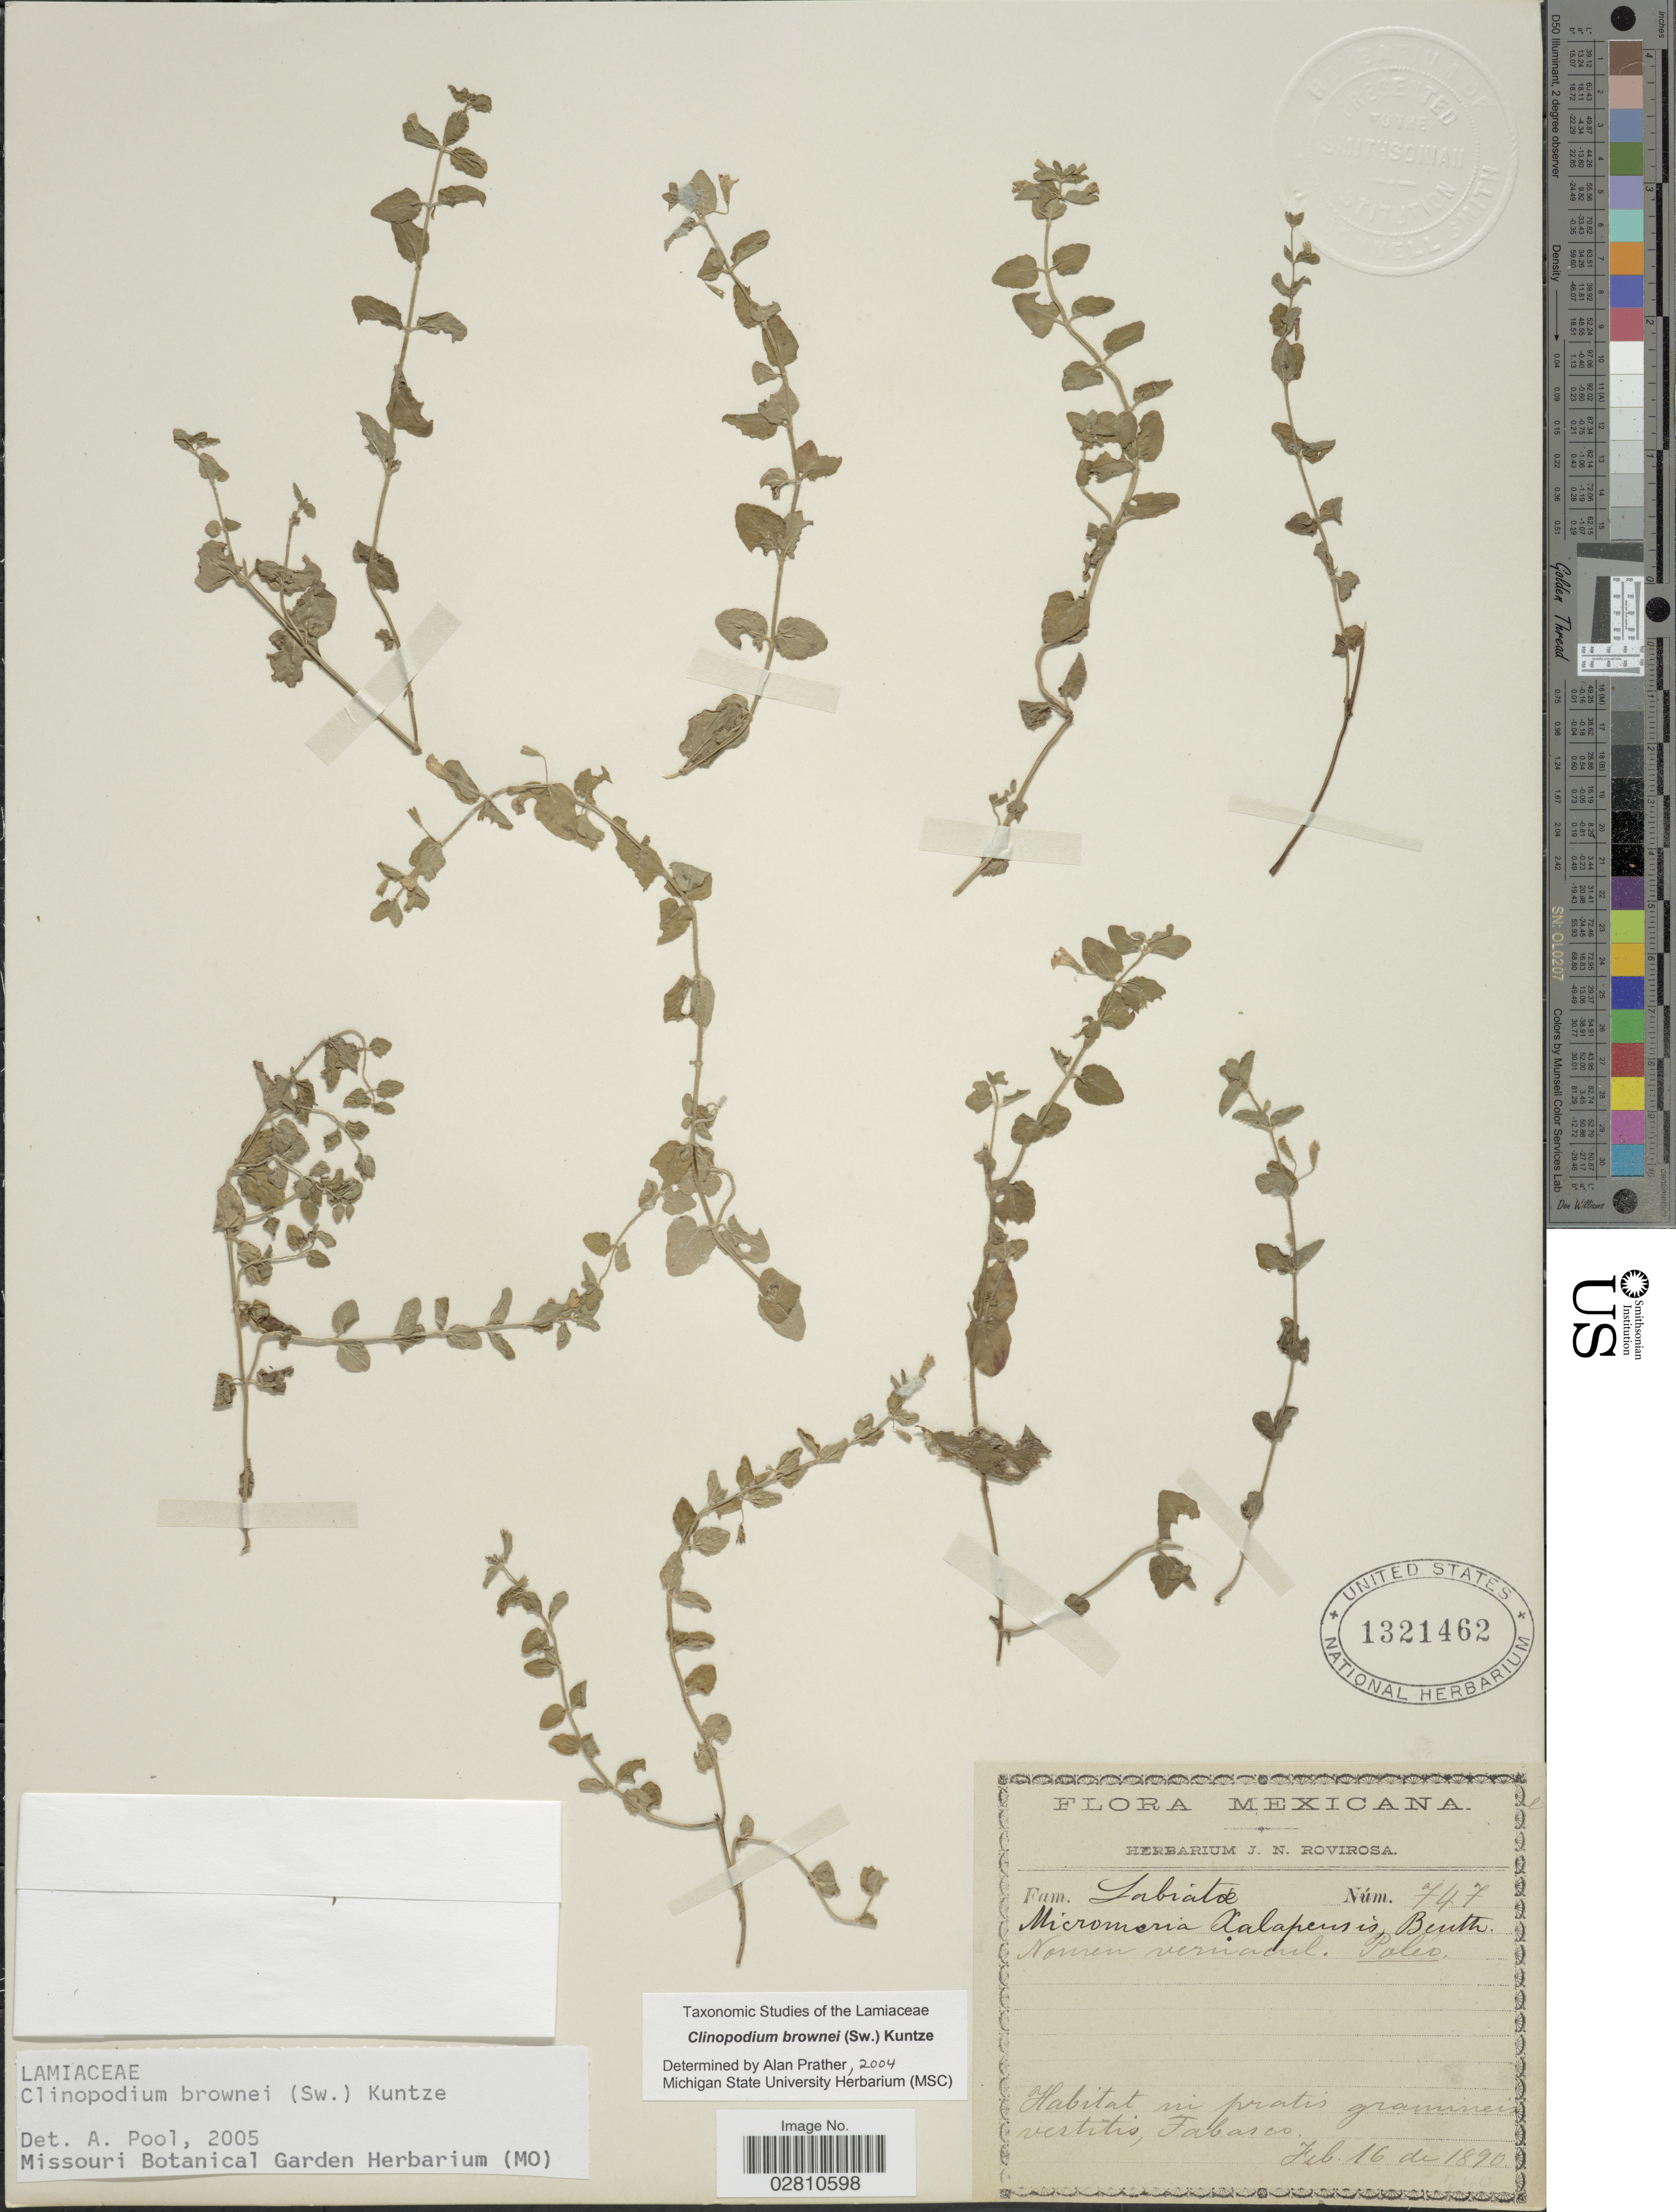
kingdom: Plantae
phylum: Tracheophyta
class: Magnoliopsida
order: Lamiales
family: Lamiaceae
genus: Clinopodium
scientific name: Clinopodium brownei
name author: (Sw.) Kuntze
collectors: ex herb. J.N. Rovirosa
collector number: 747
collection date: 1890-02-16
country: Mexico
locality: Tabasco.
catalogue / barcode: US 1321462